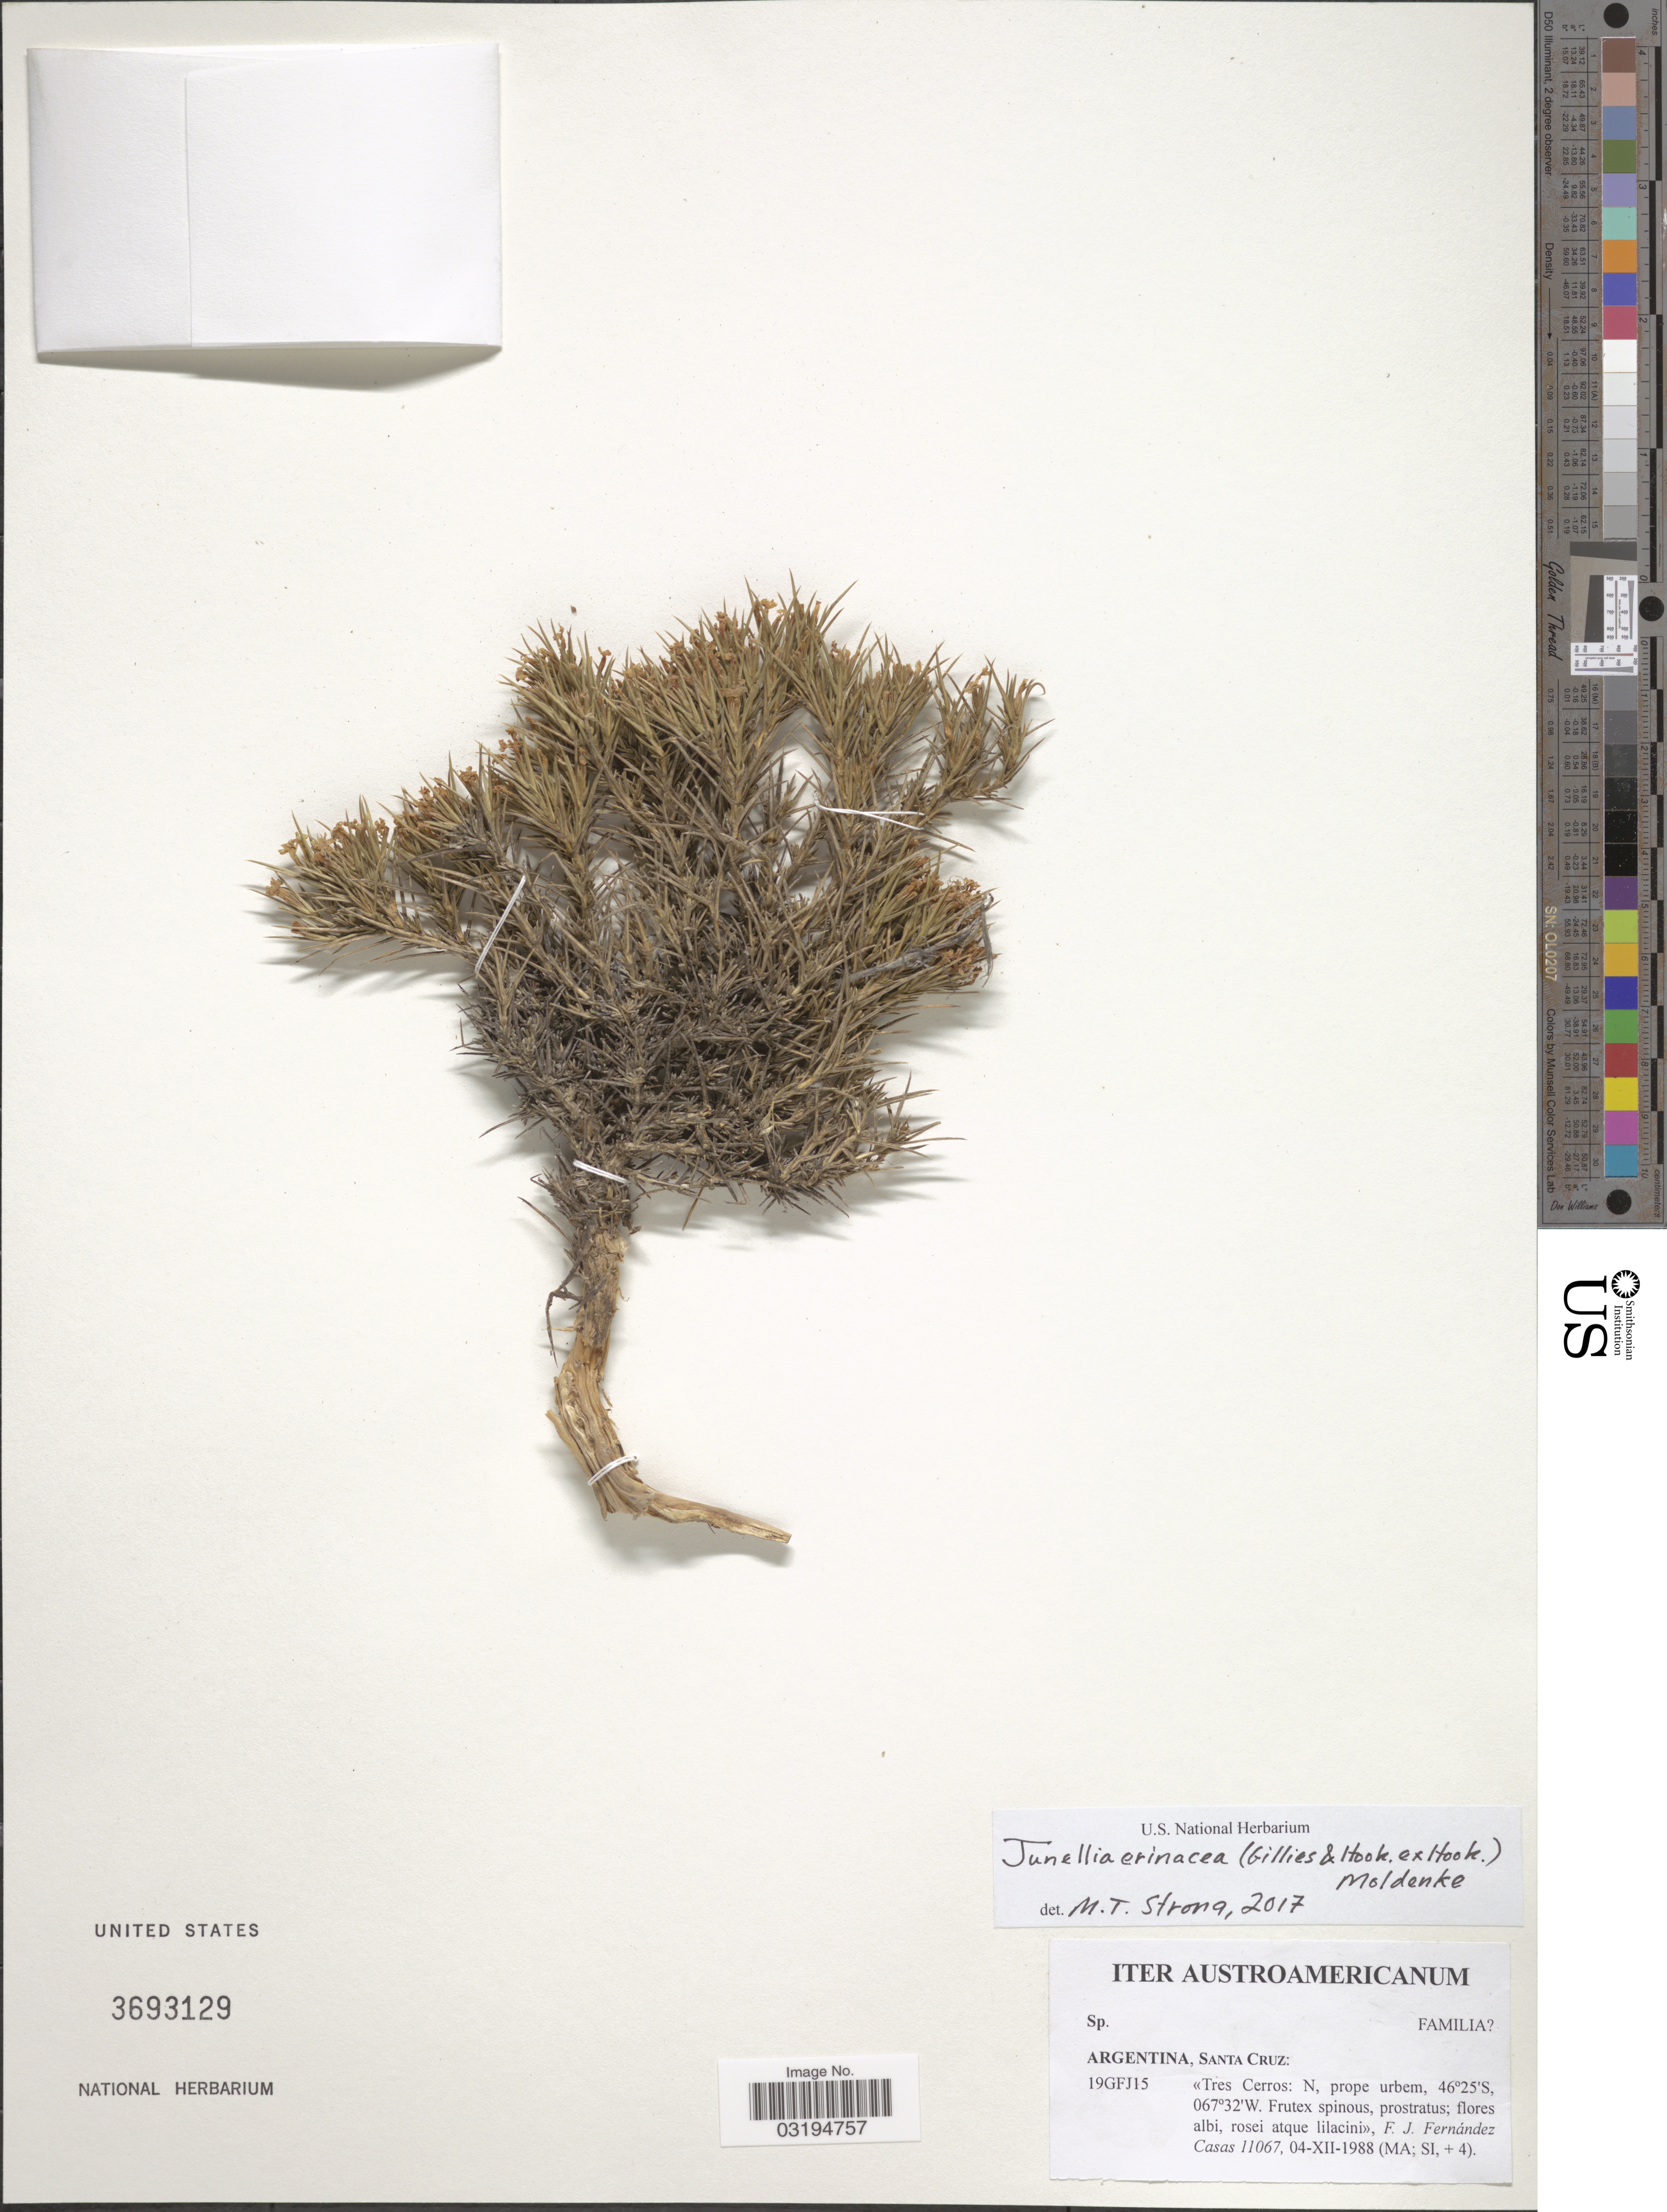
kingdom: Plantae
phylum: Tracheophyta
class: Magnoliopsida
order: Lamiales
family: Verbenaceae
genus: Junellia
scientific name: Junellia erinacea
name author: (Gillies & Hook.) Moldenke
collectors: F. Fernández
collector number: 11067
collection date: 1988-12-04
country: Argentina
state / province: Santa Cruz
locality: Tres Cerros: N, prope urbem.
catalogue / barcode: US 3693129